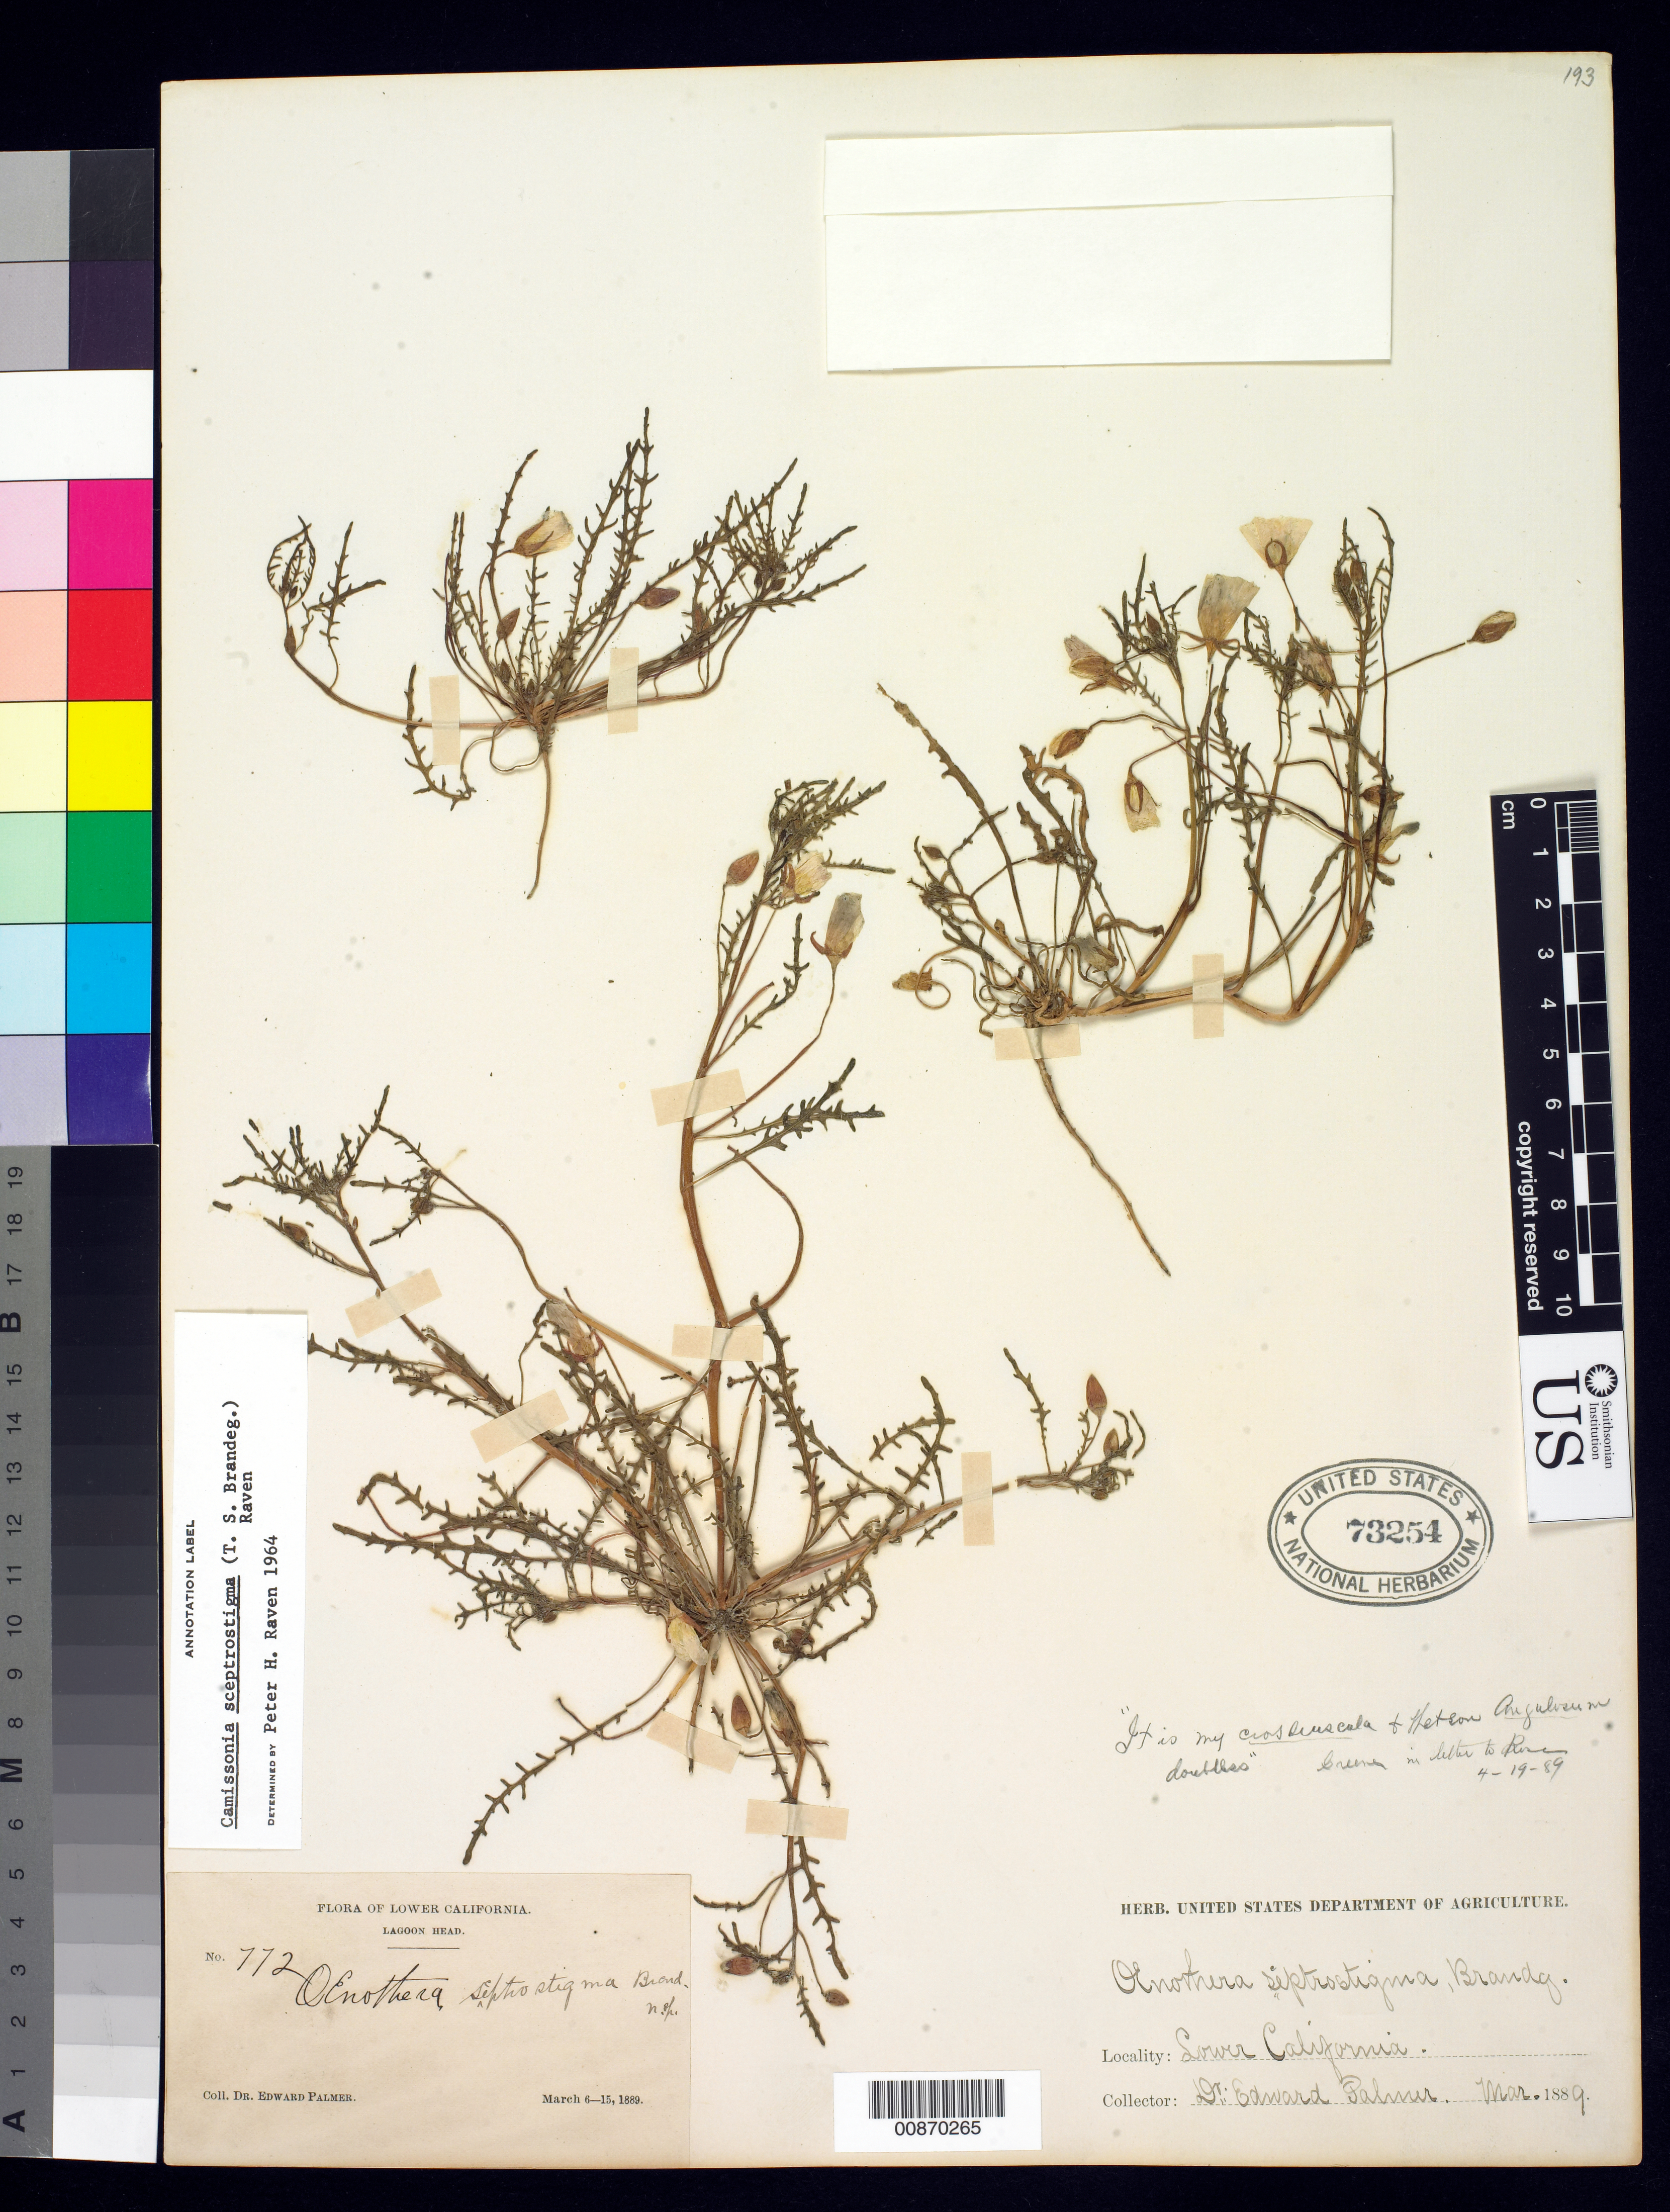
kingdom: Plantae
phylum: Tracheophyta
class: Magnoliopsida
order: Myrtales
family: Onagraceae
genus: Oenothera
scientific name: Oenothera sceptrostigma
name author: Brandegee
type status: Isosyntype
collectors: E. Palmer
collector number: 772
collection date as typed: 06 Mar 1889 to 15 Mar 1889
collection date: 1889-03-06/1889-03-15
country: Mexico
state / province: Baja California Norte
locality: Lower California, Lagoon Head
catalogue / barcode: US 73254